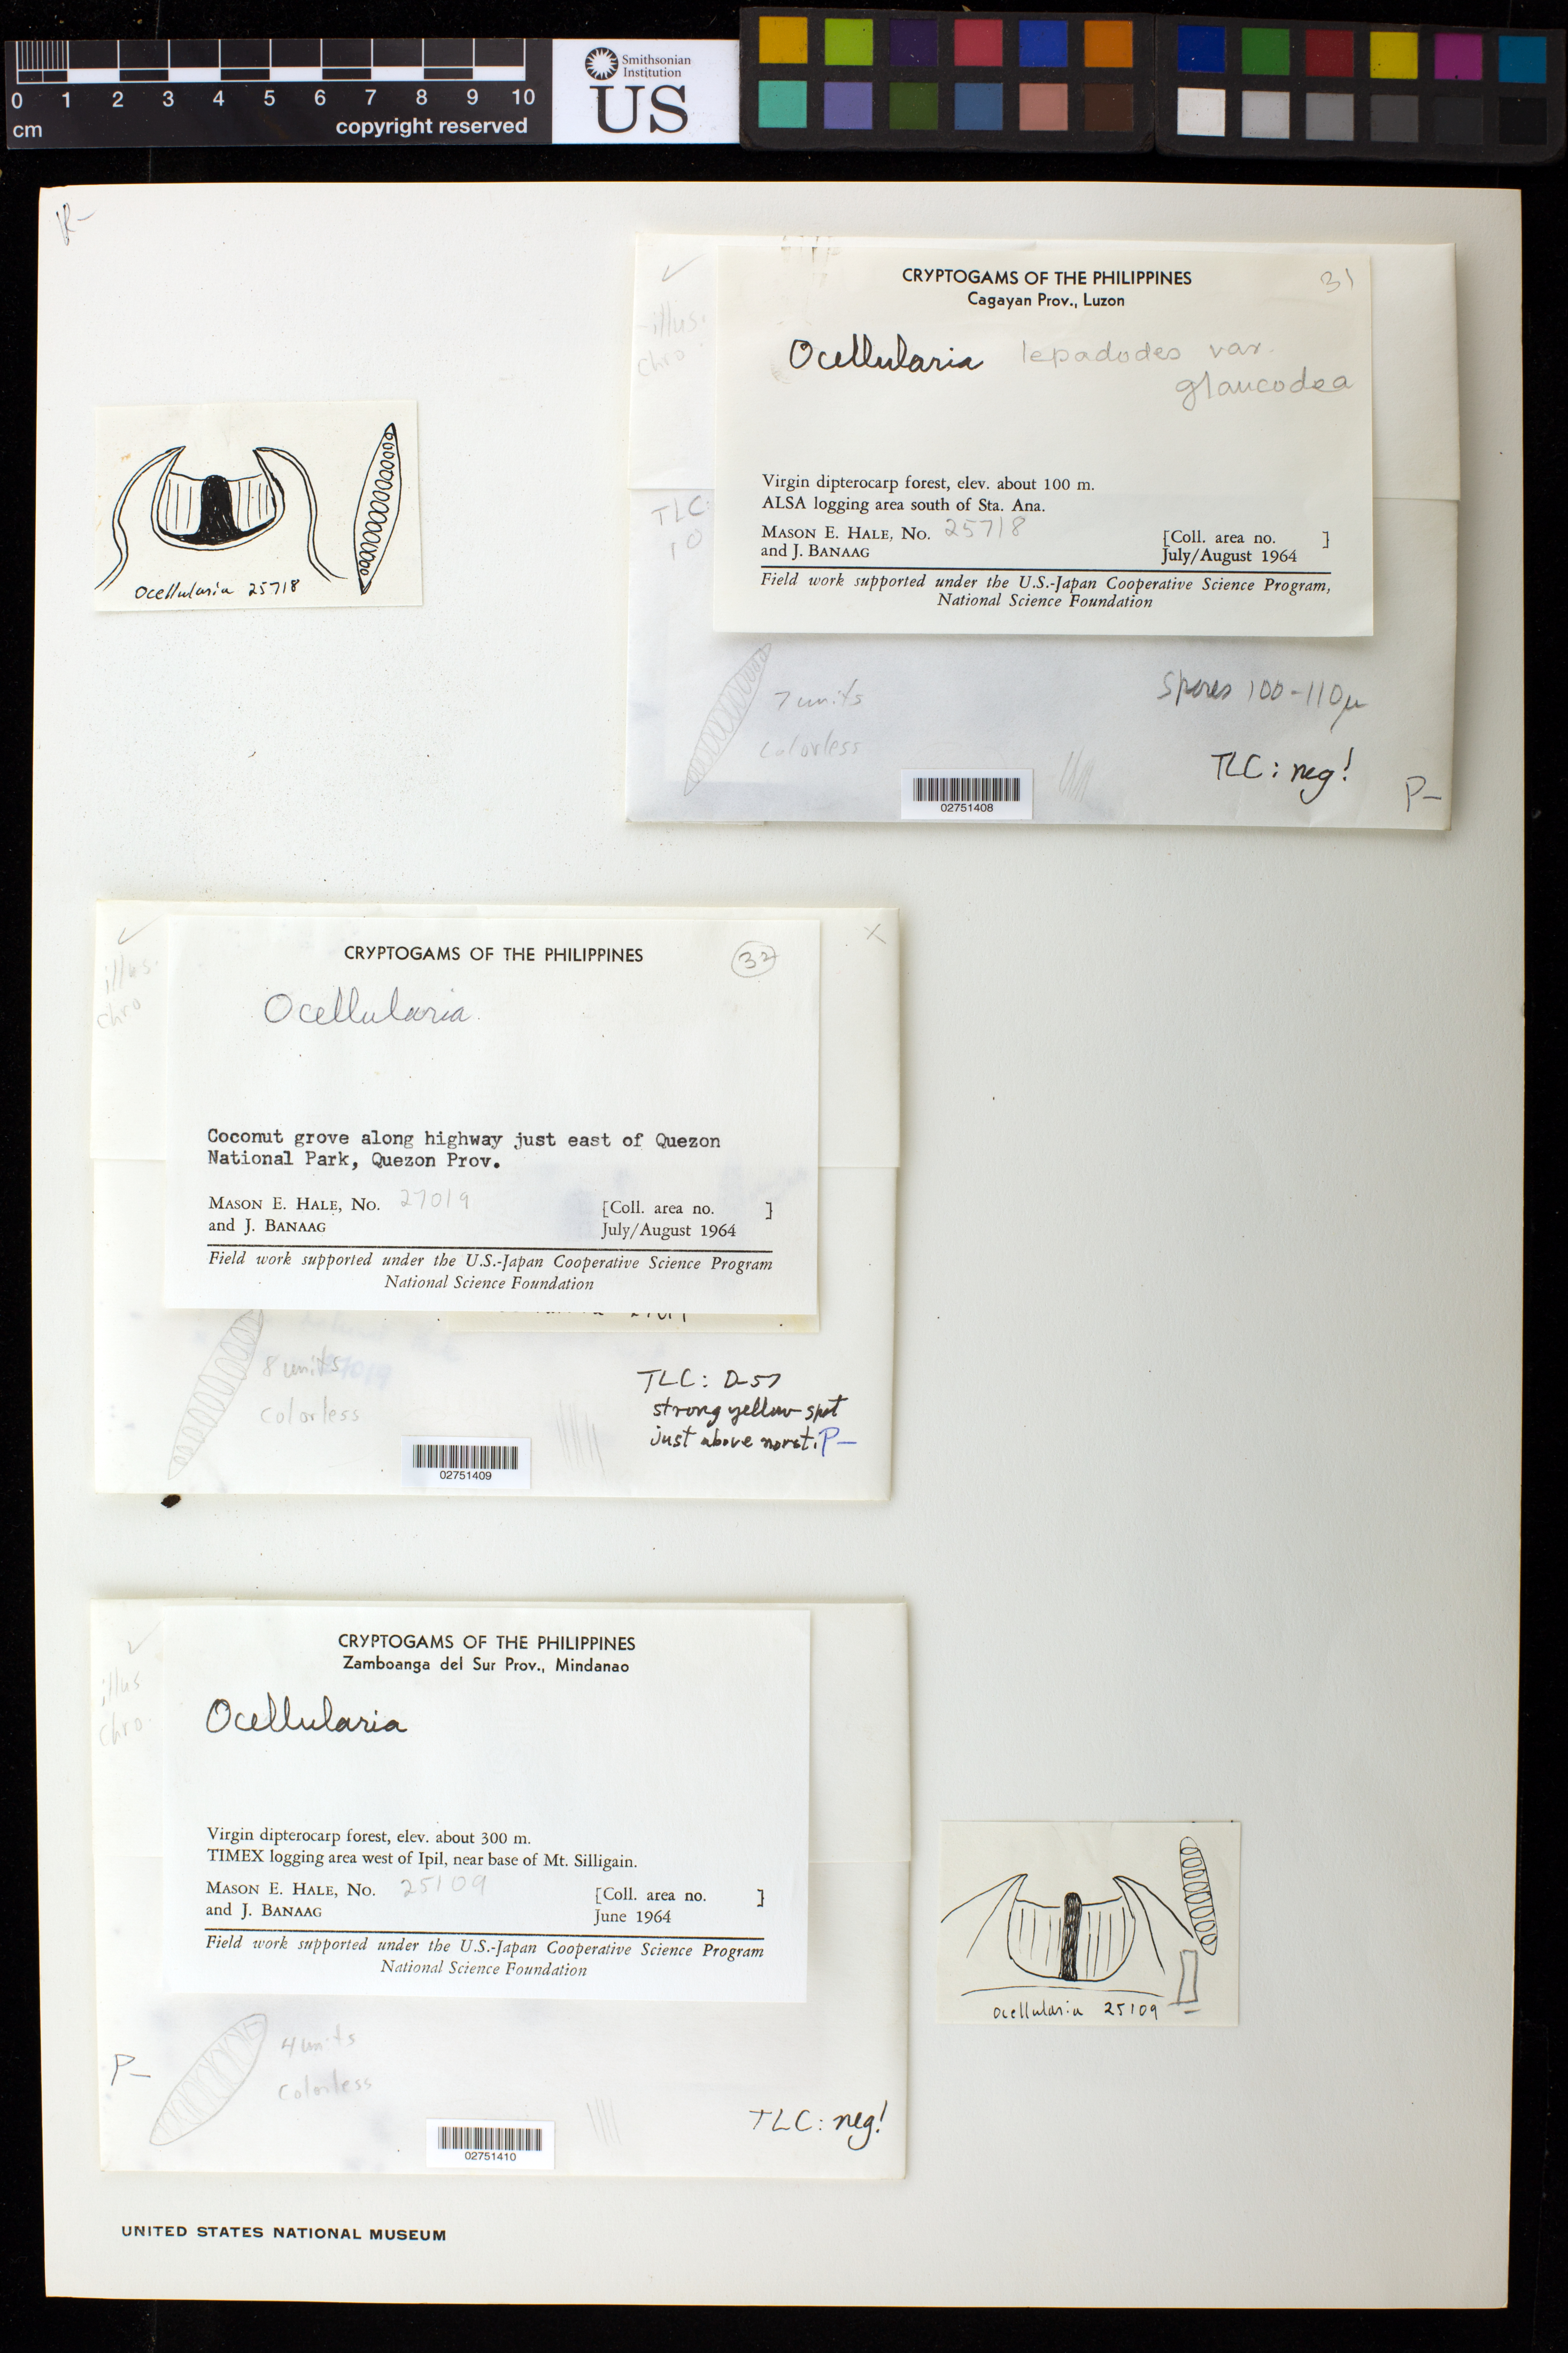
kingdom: Fungi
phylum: Ascomycota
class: Lecanoromycetes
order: Ostropales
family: Graphidaceae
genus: Ocellularia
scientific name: Ocellularia glaucodea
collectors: M. Hale & J. Banaag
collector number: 25718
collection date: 1964-07/1964-08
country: Philippines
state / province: Cagayan Valley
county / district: Cagayan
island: Luzon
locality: Luzon, ALSA logging area south of Sta. Ana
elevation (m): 100